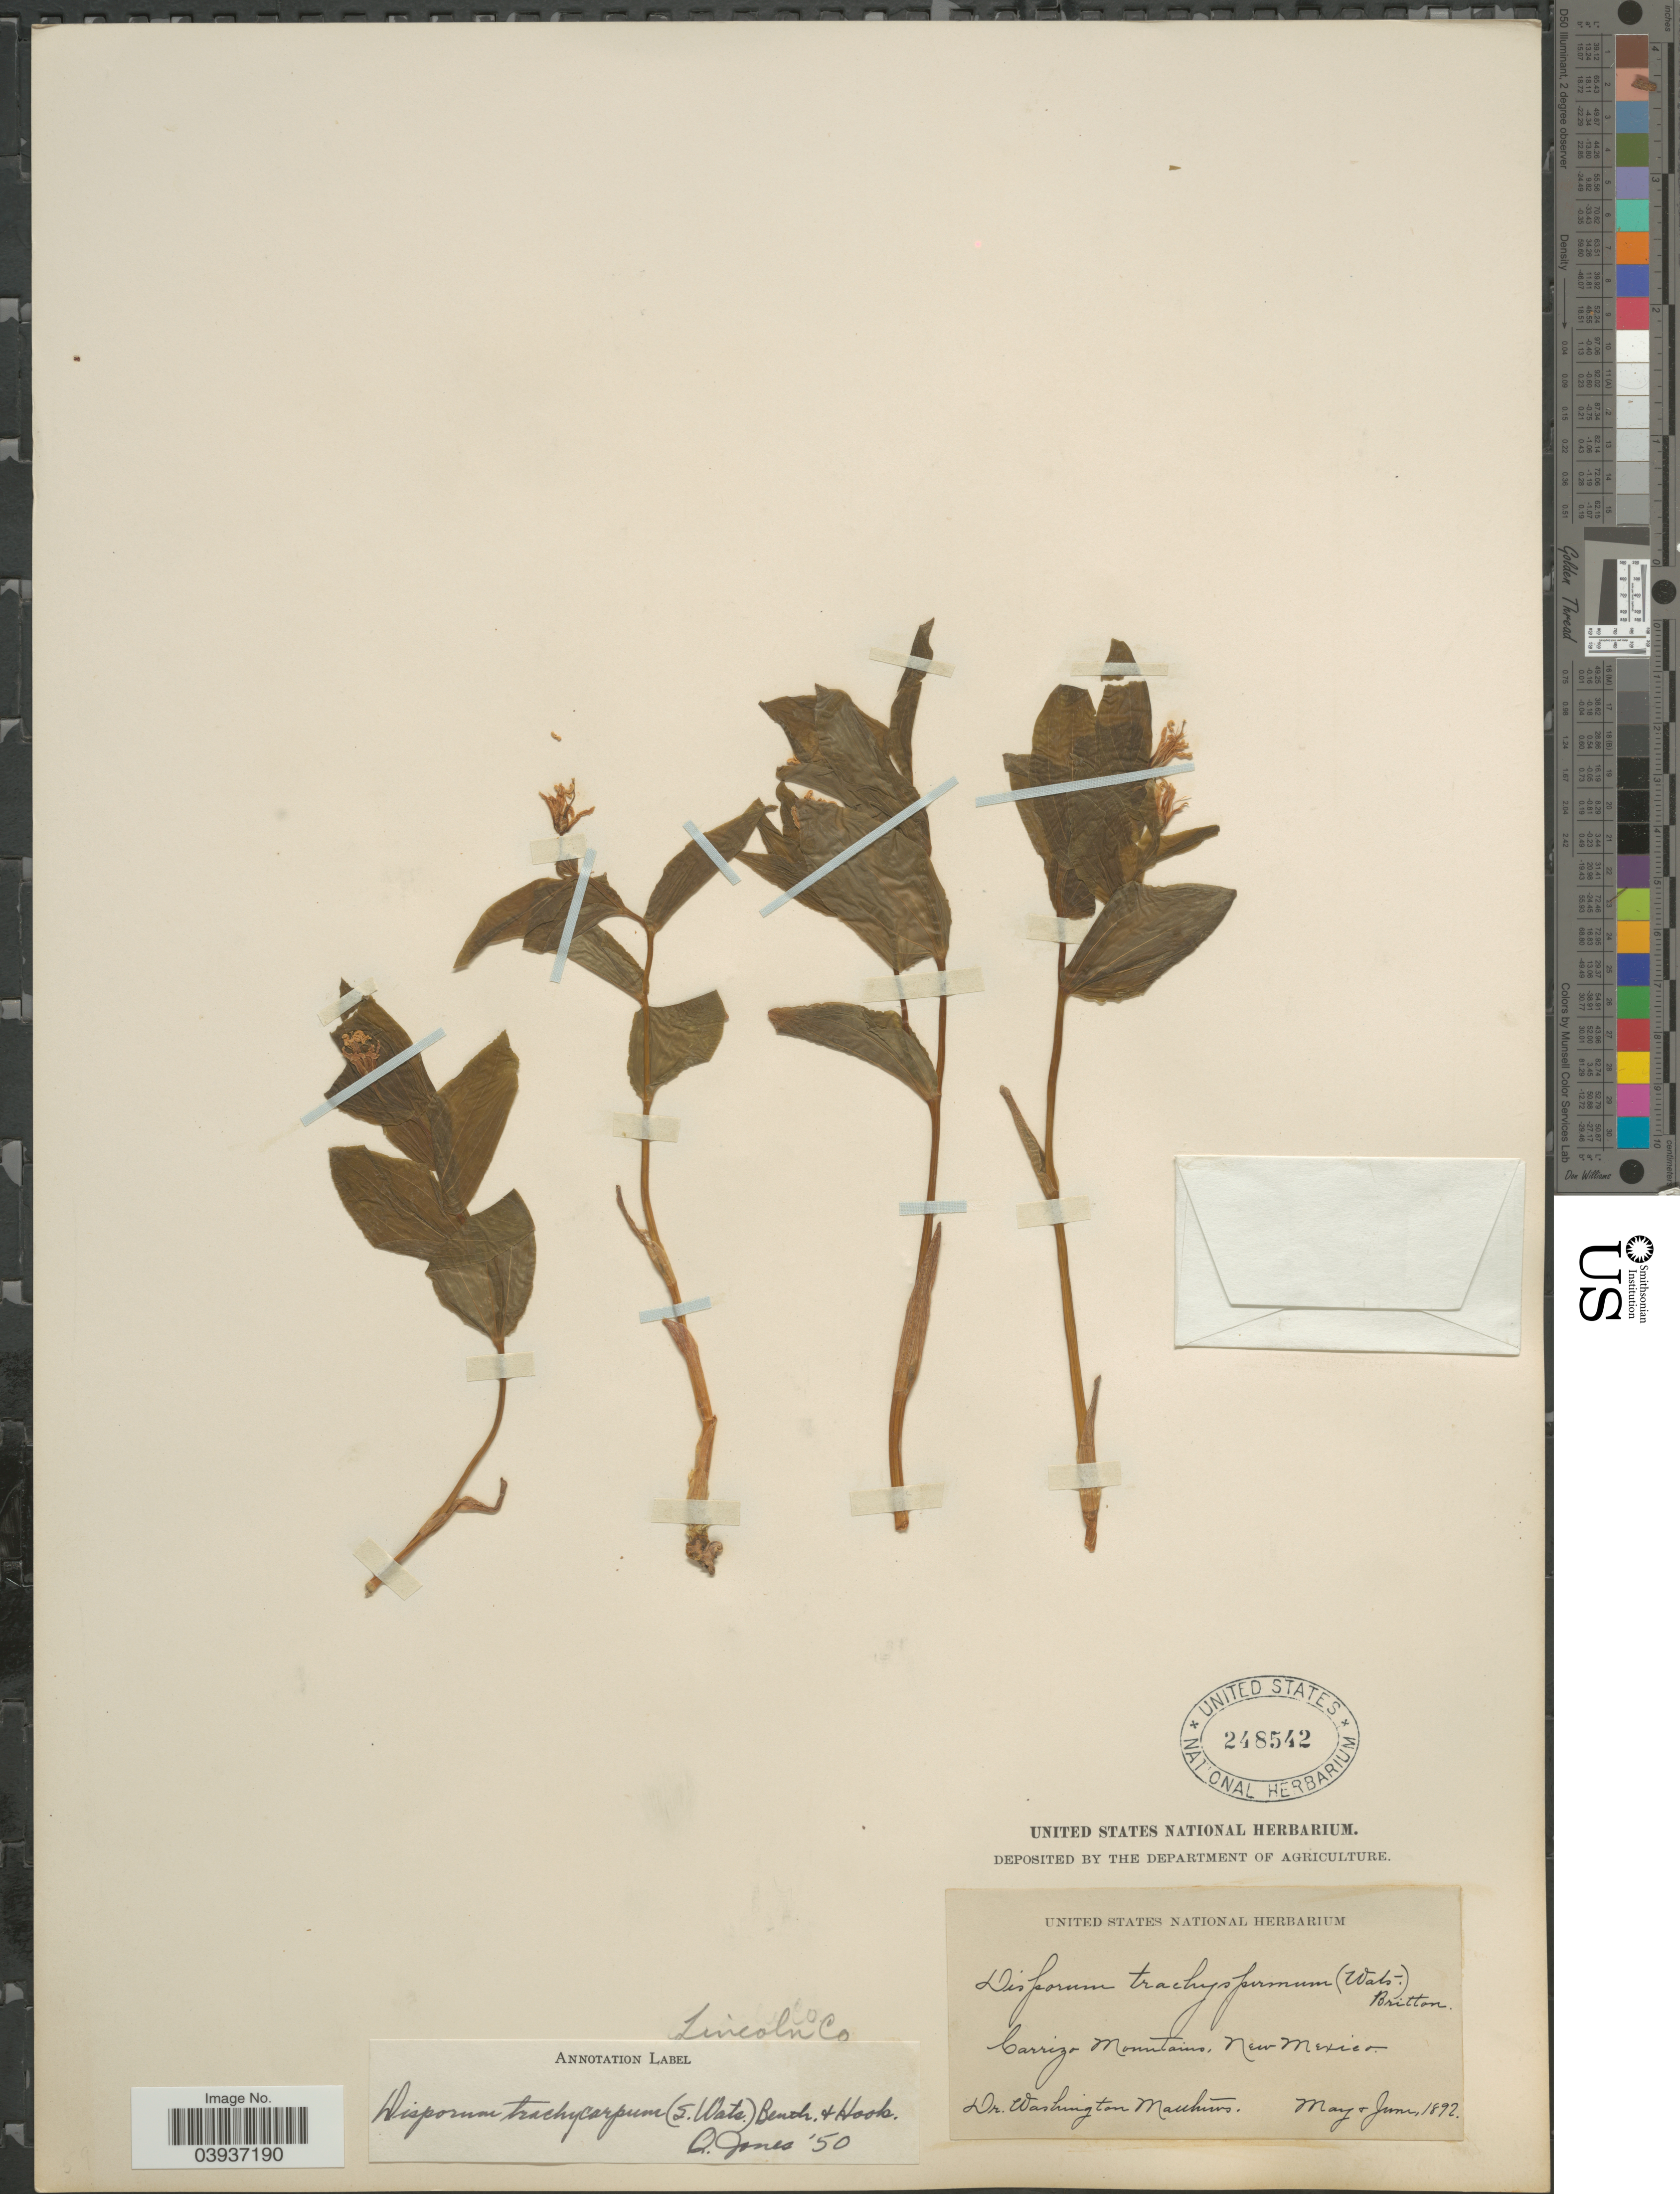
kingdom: Plantae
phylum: Tracheophyta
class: Liliopsida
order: Liliales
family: Colchicaceae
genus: Disporum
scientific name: Disporum trachycarpum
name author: (S. Watson) Benth. & Hook. f.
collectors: W. Matthews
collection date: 1892-05/1892-06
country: United States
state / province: New Mexico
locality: Lincoln Co. Carrizo Mountains.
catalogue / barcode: US 248542